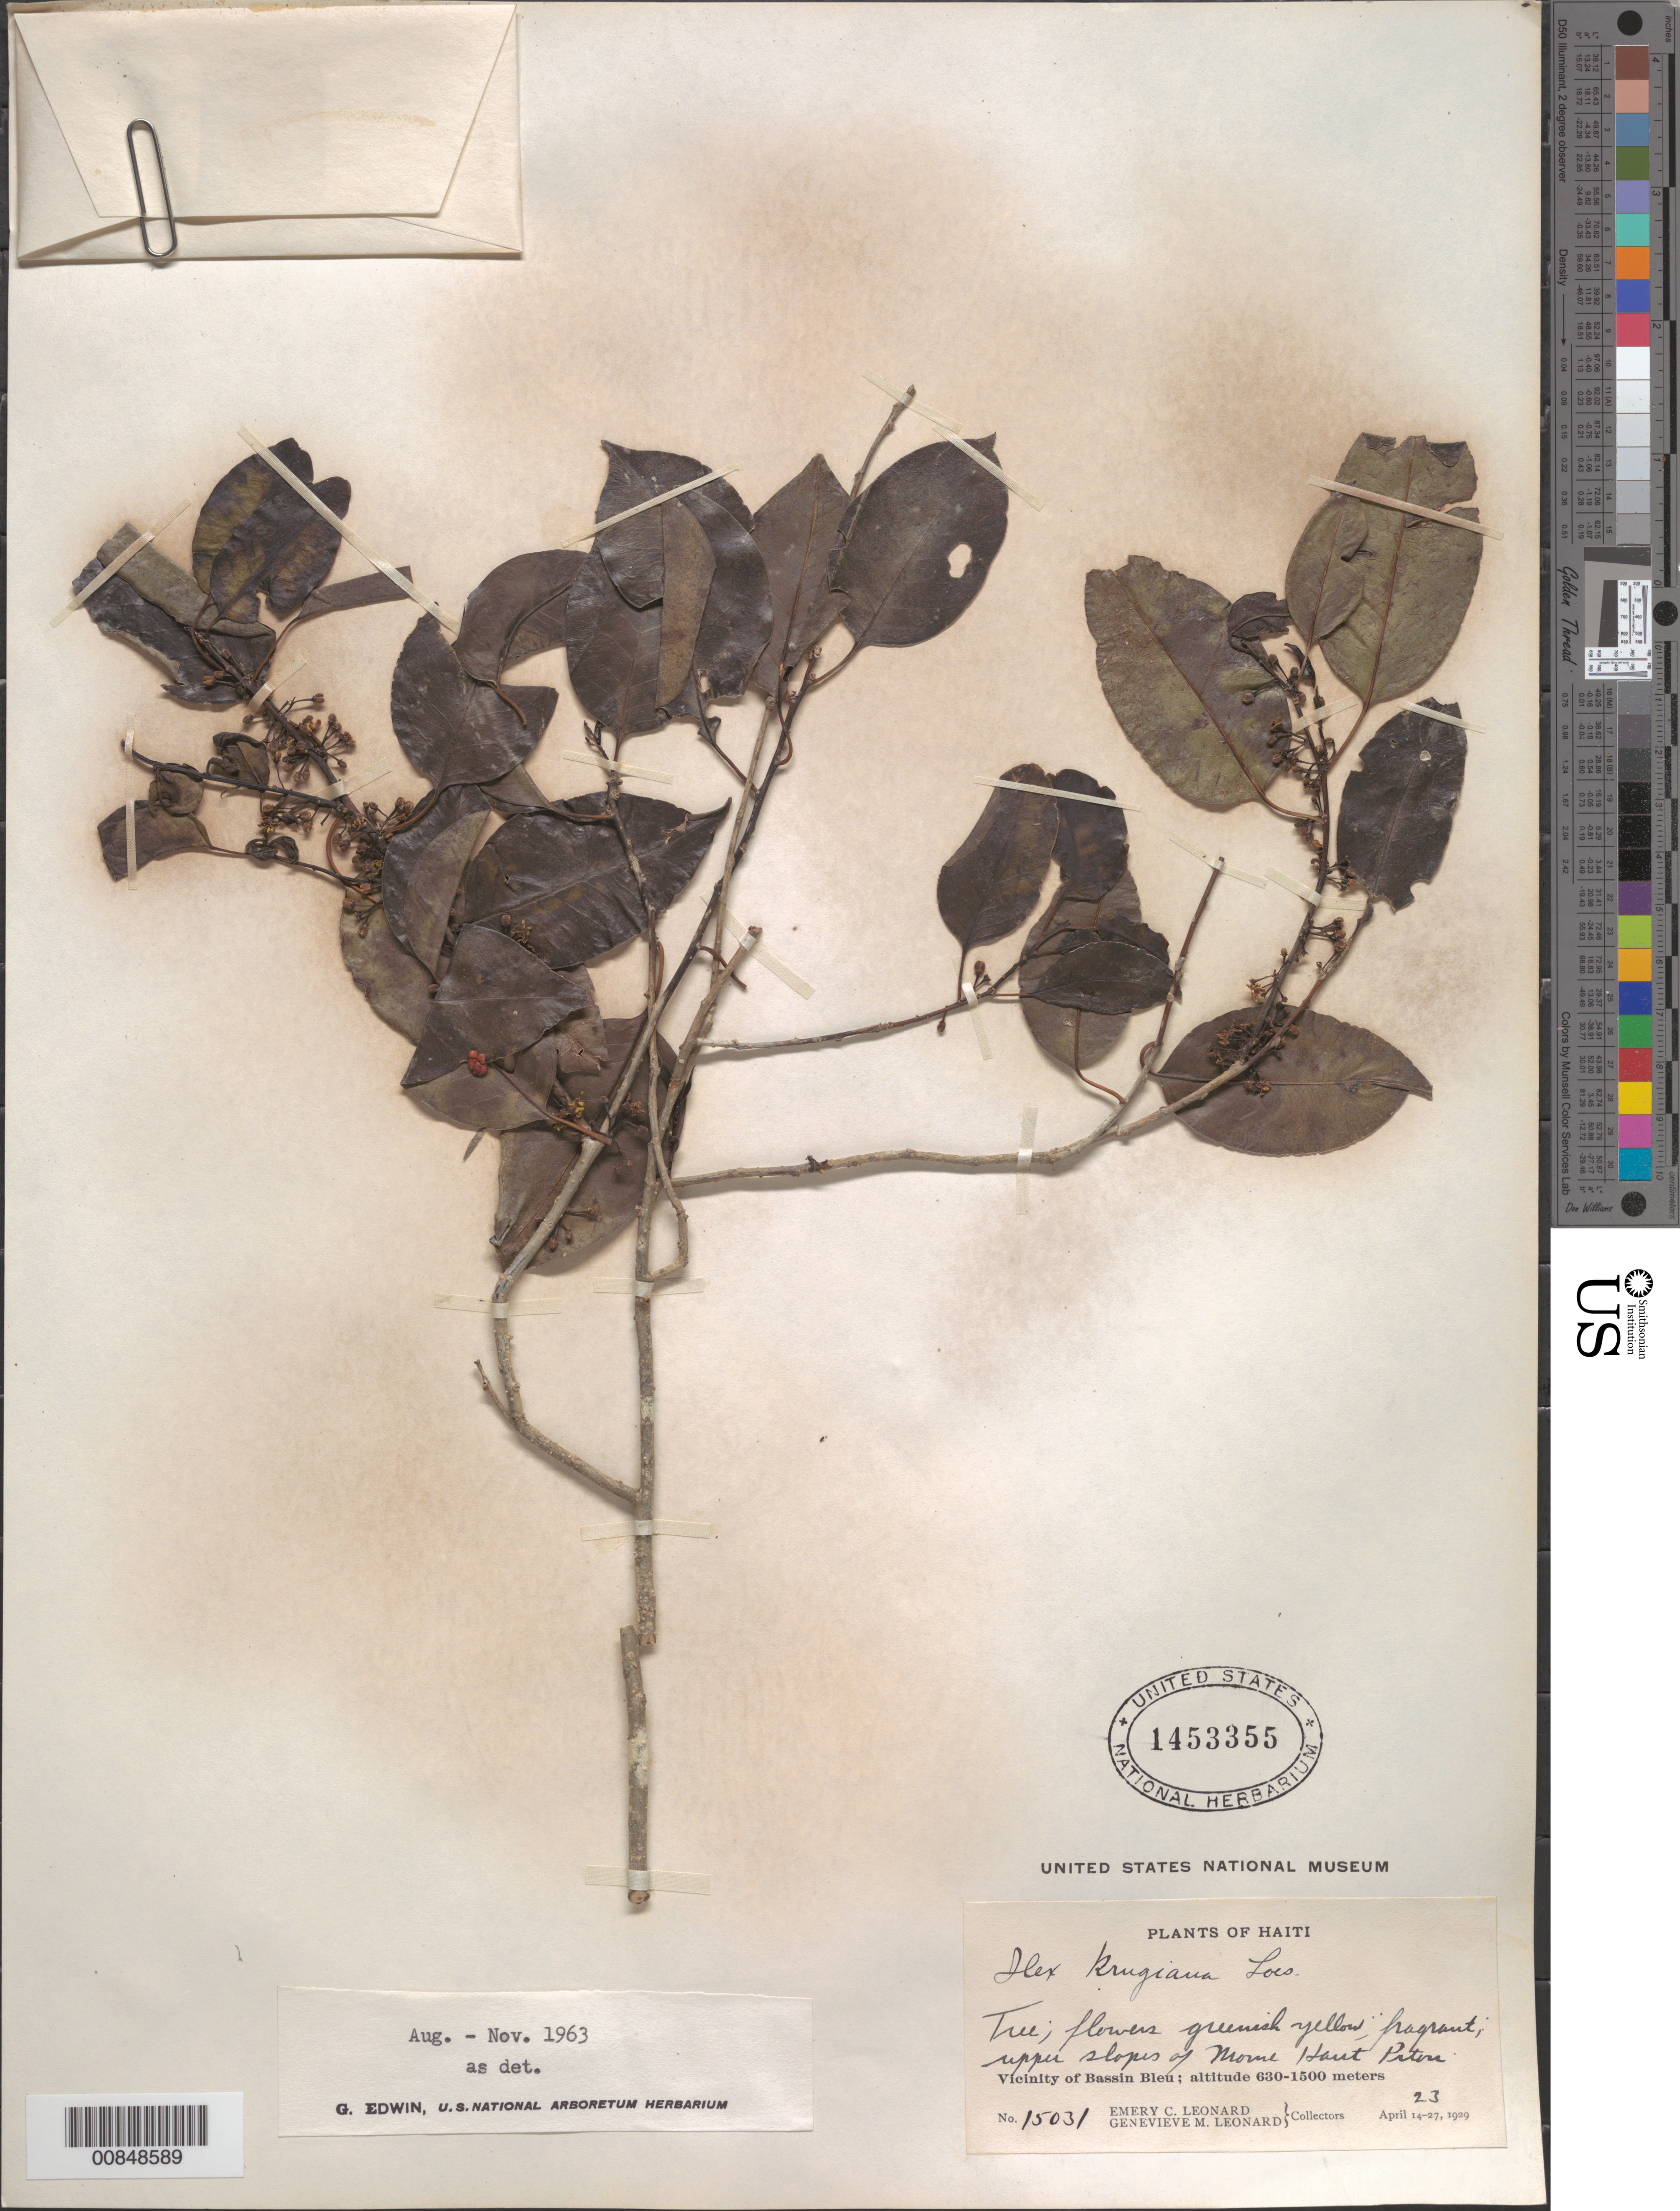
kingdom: Plantae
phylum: Tracheophyta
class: Magnoliopsida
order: Aquifoliales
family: Aquifoliaceae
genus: Ilex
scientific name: Ilex krugiana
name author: Loes.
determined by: Edwin, G.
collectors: E. C. Leonard & G. M. Leonard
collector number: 15031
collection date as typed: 23 Apr 1929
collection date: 1929-04-23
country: Haiti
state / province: Nord-Ouest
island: Hispaniola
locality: Vicinity of Bassin Bleu, Morne Haut Piton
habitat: Upper slopes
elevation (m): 630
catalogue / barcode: US 1453355